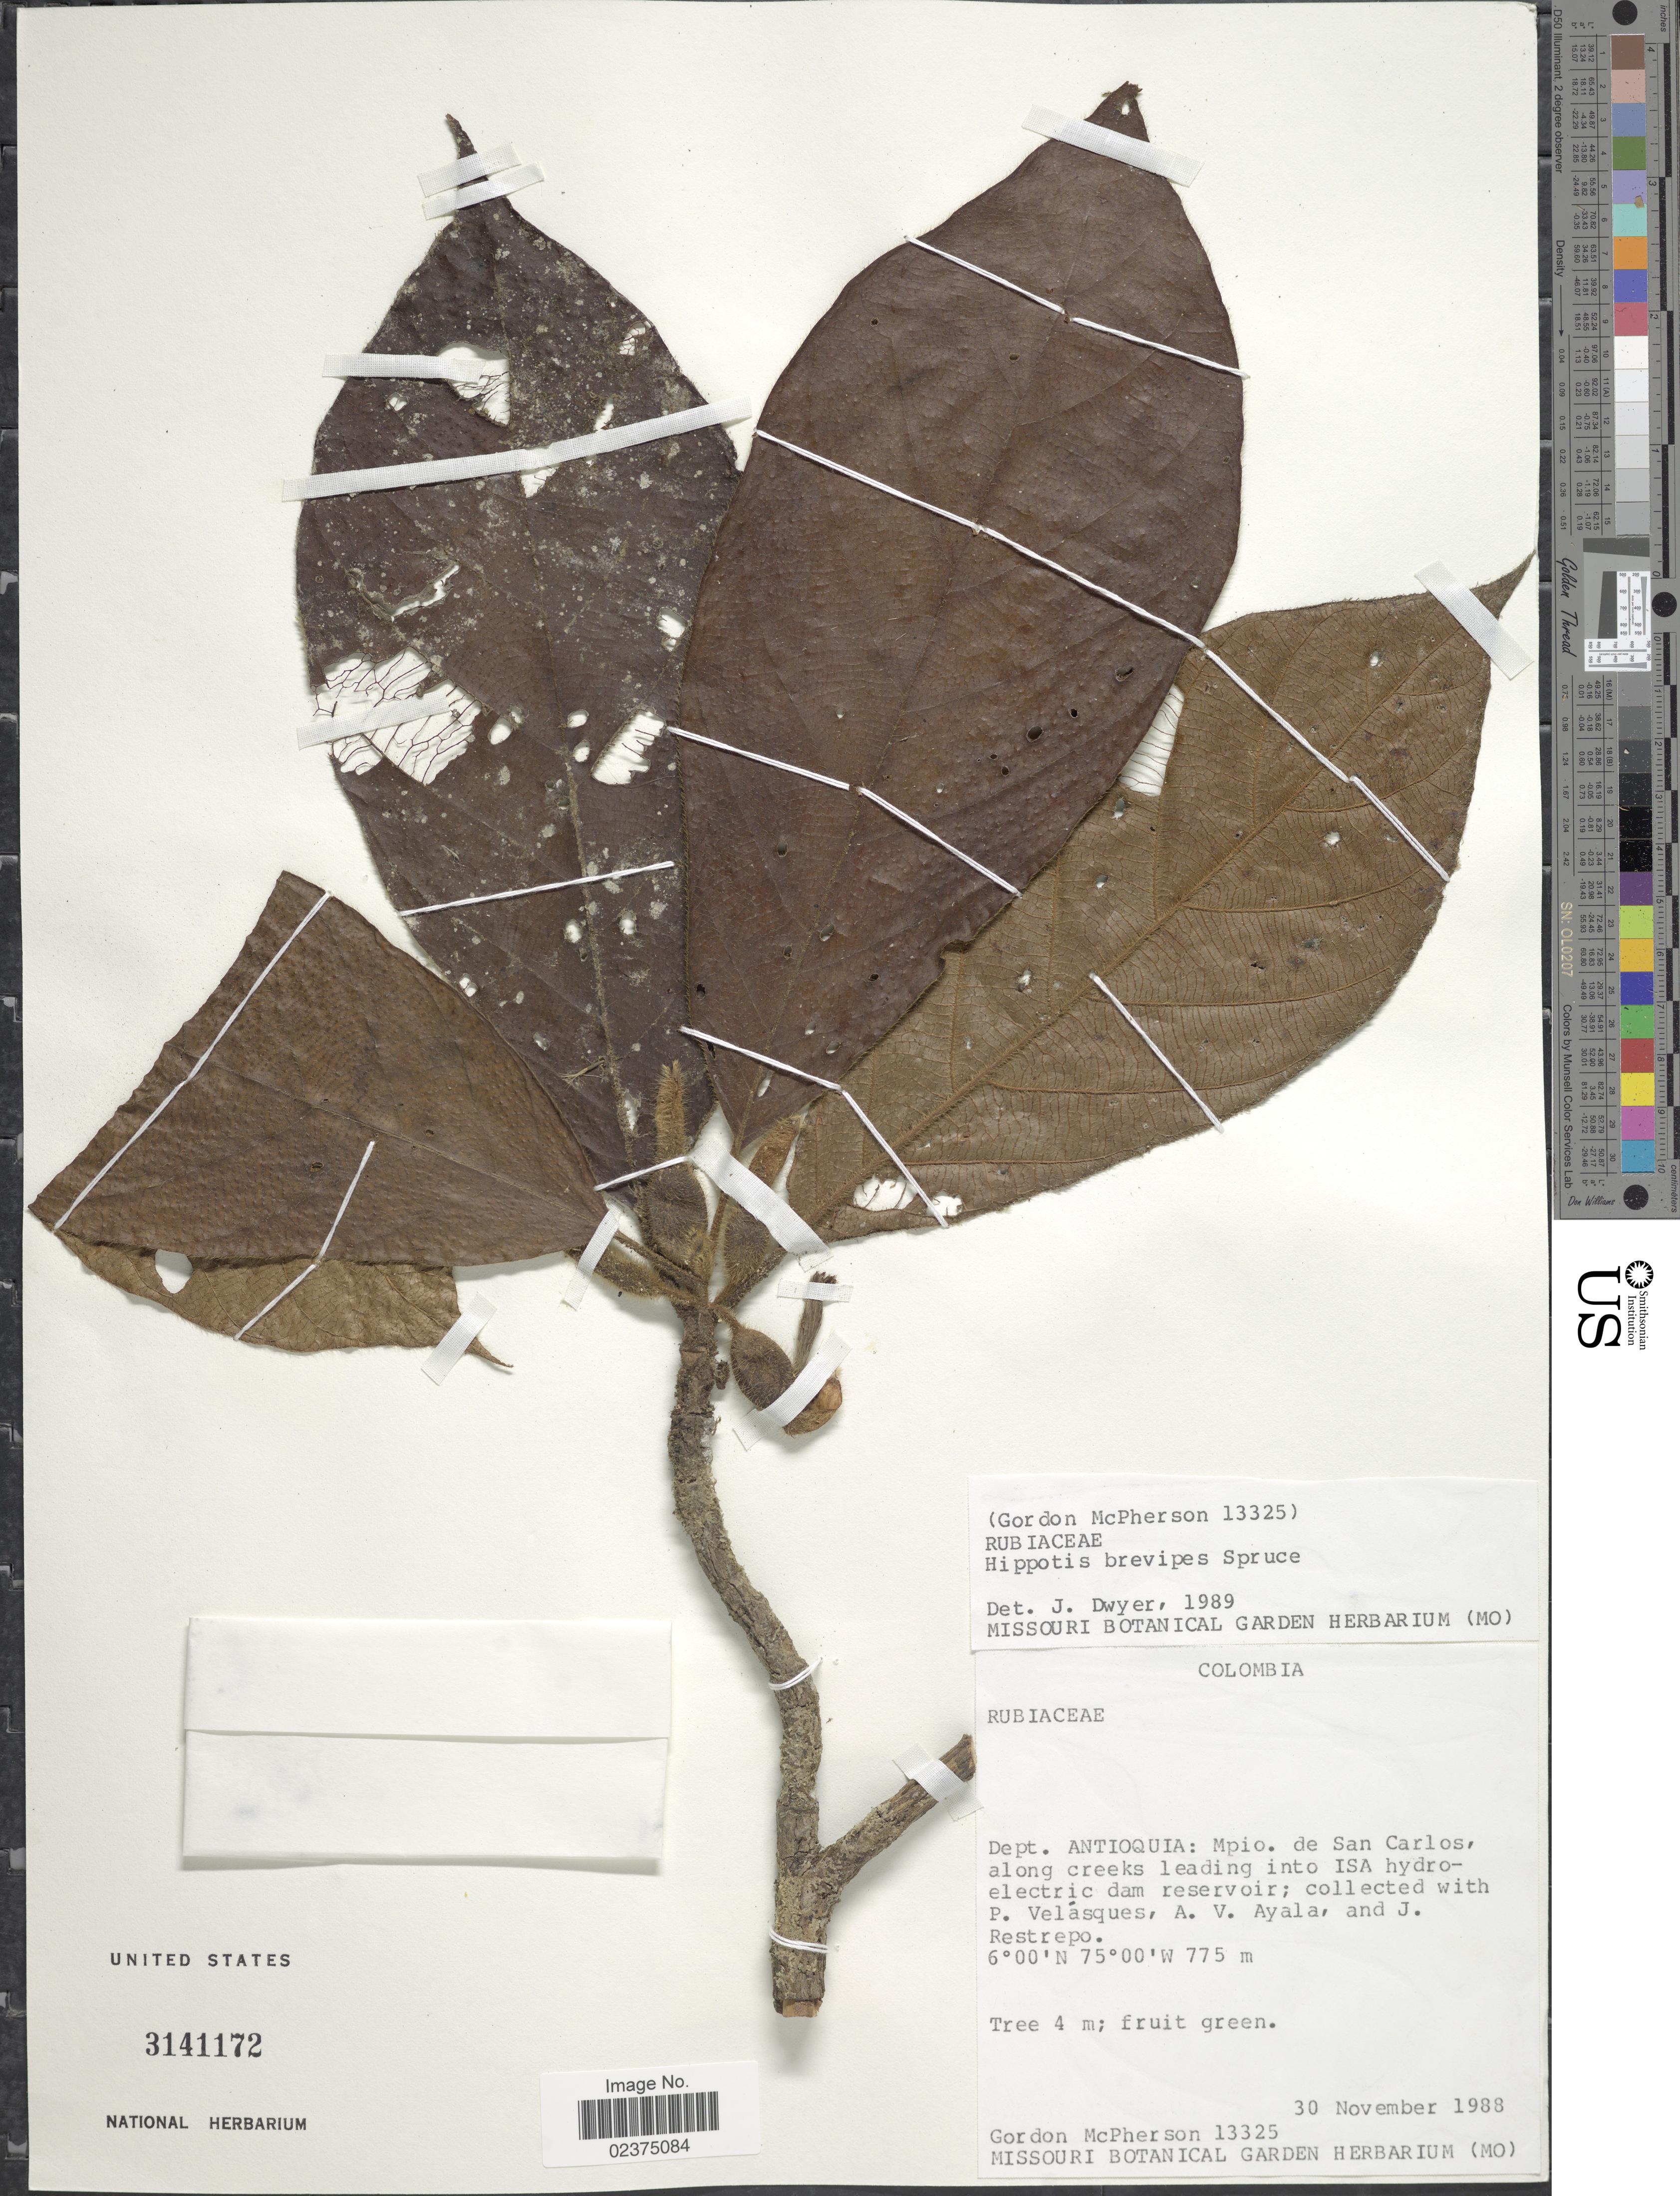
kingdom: Plantae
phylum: Tracheophyta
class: Magnoliopsida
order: Gentianales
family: Rubiaceae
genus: Hippotis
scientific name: Hippotis brevipes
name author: Spruce ex K. Schum.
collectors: G. D. McPherson, P. Velasques, A. V. Ayala & J. Restrepo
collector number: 13325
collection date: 1988-11-30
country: Colombia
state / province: Antioquia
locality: Mpio. de San Carlos, along creeks leading into ISA hydro-electric dam reservoir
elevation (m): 775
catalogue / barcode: US 3141172